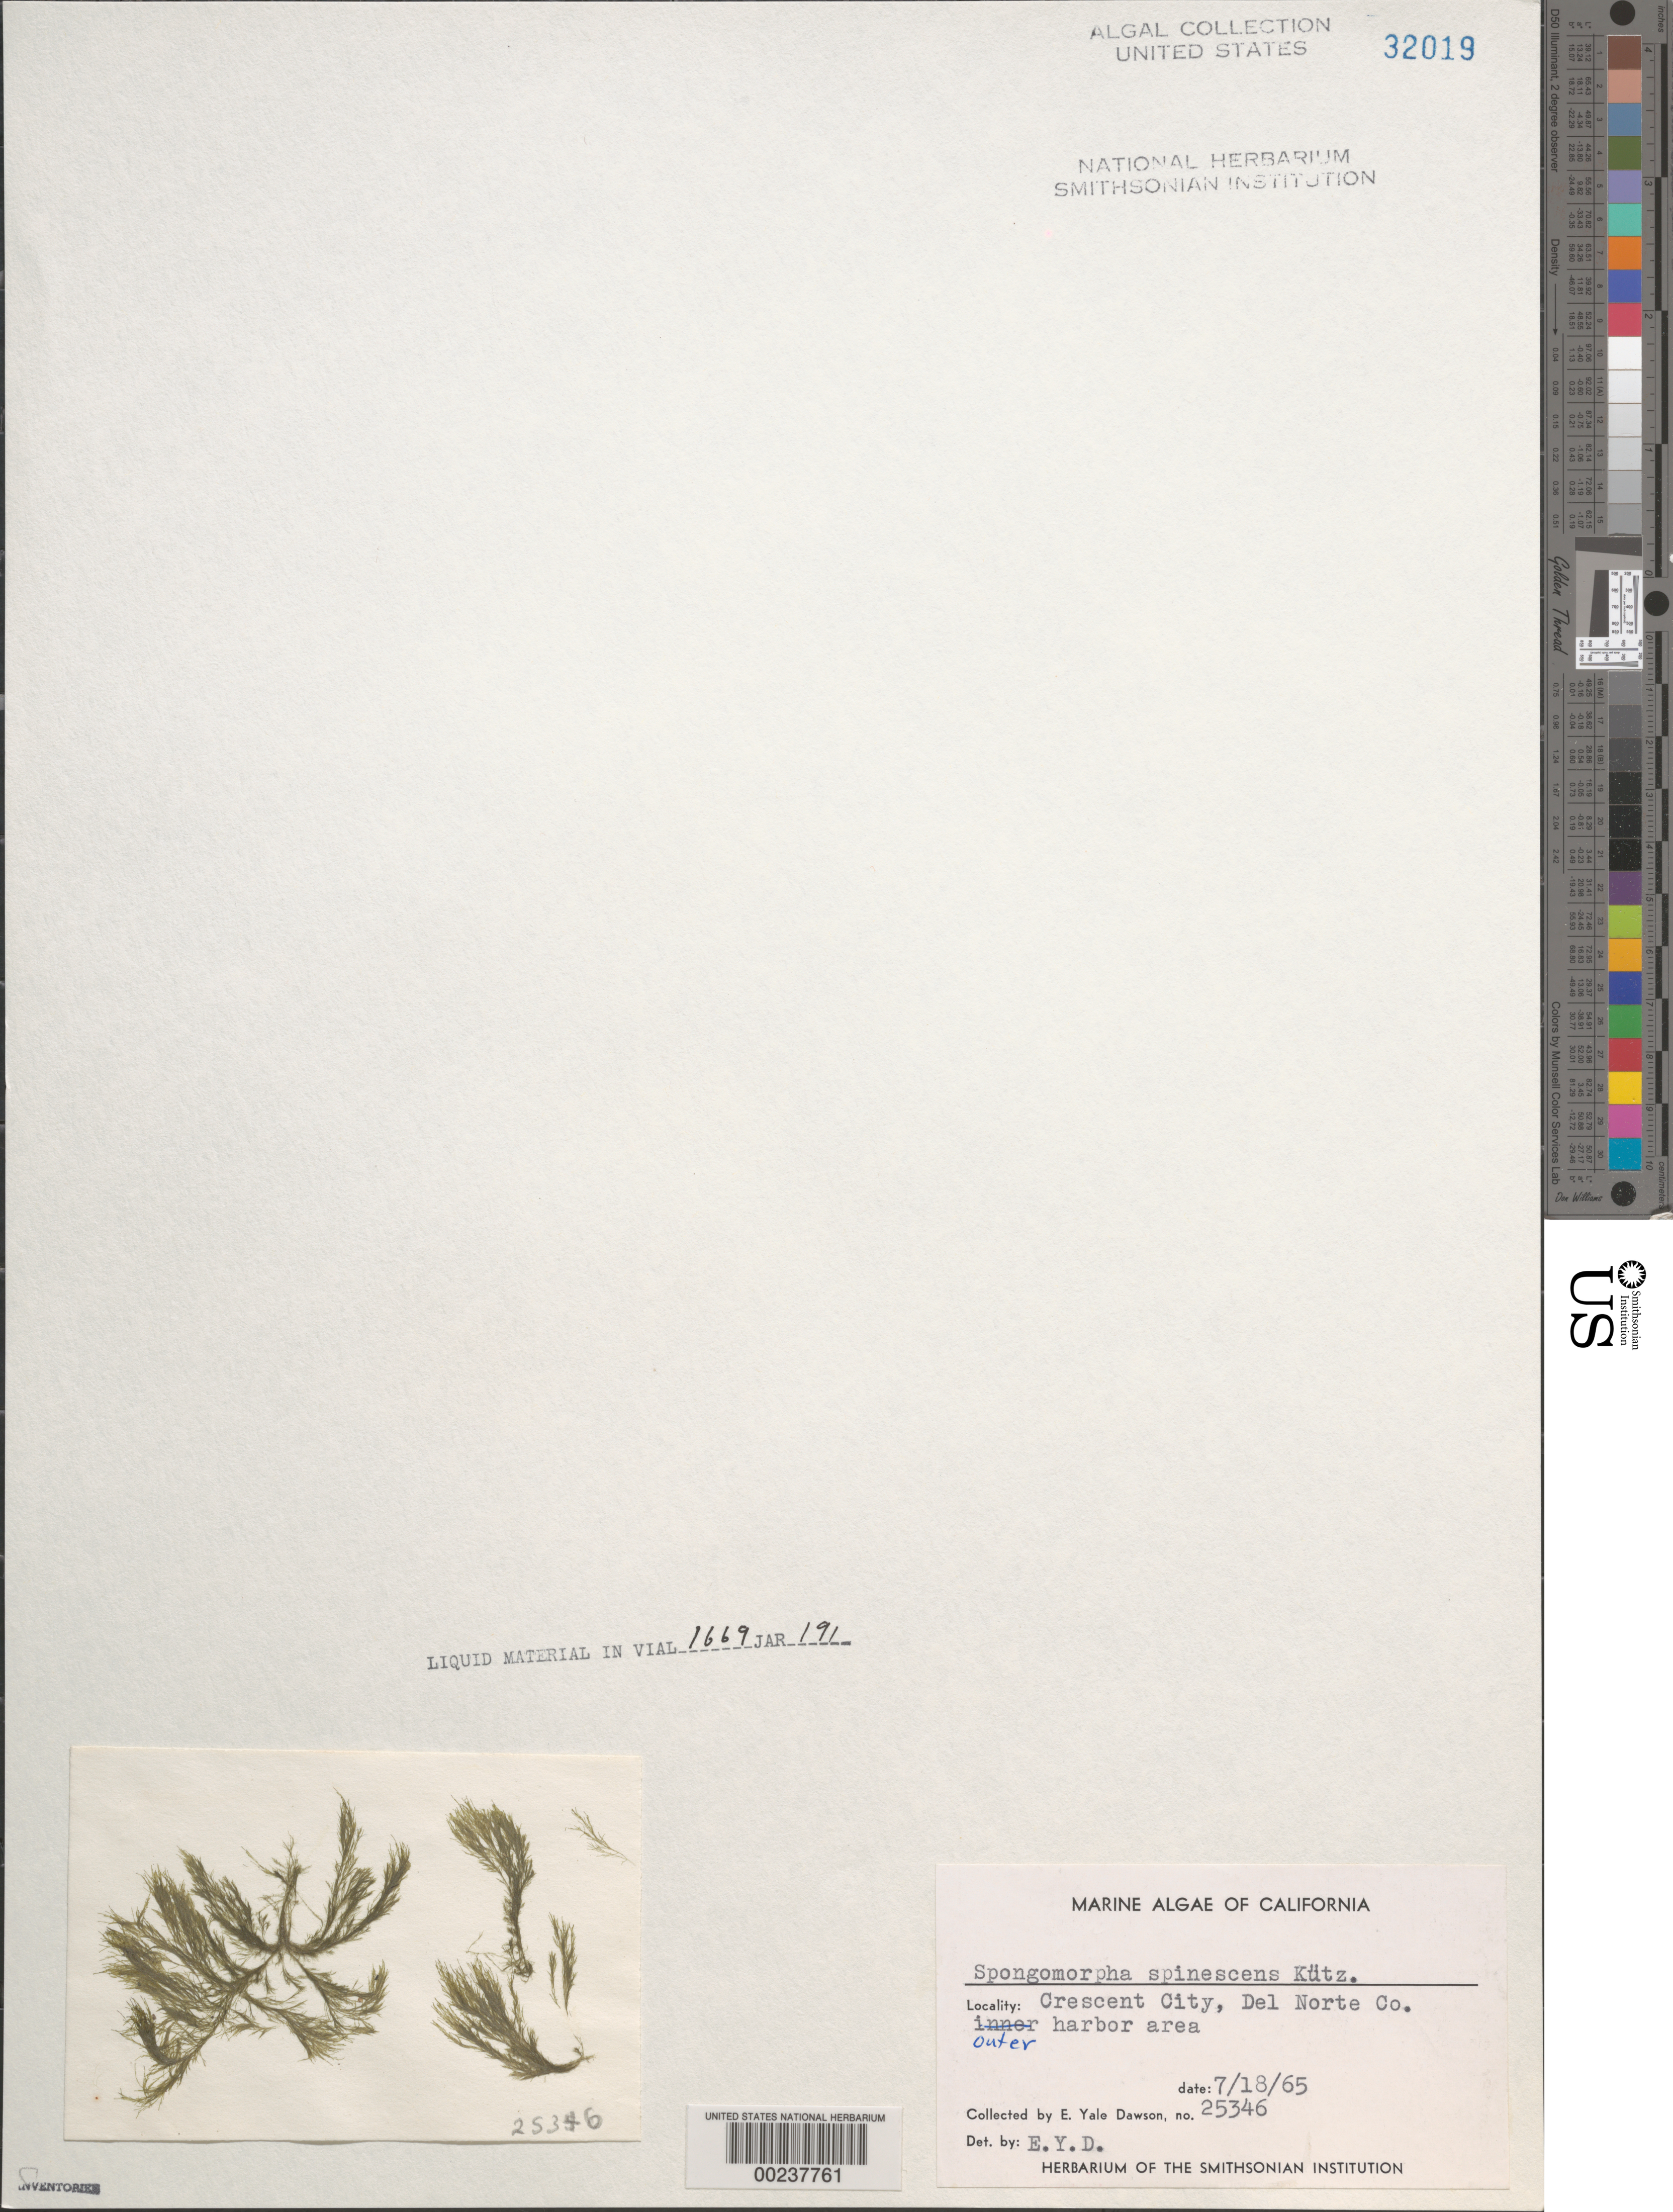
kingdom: Plantae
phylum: Chlorophyta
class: Ulvophyceae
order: Ulotrichales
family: Ulotrichaceae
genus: Acrosiphonia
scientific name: Acrosiphonia spinescens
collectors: E. Y. Dawson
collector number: EYD 25346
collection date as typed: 18 Jul 1965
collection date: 1965-07-18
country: United States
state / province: California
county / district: Del Norte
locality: Crescent City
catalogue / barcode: US 32019